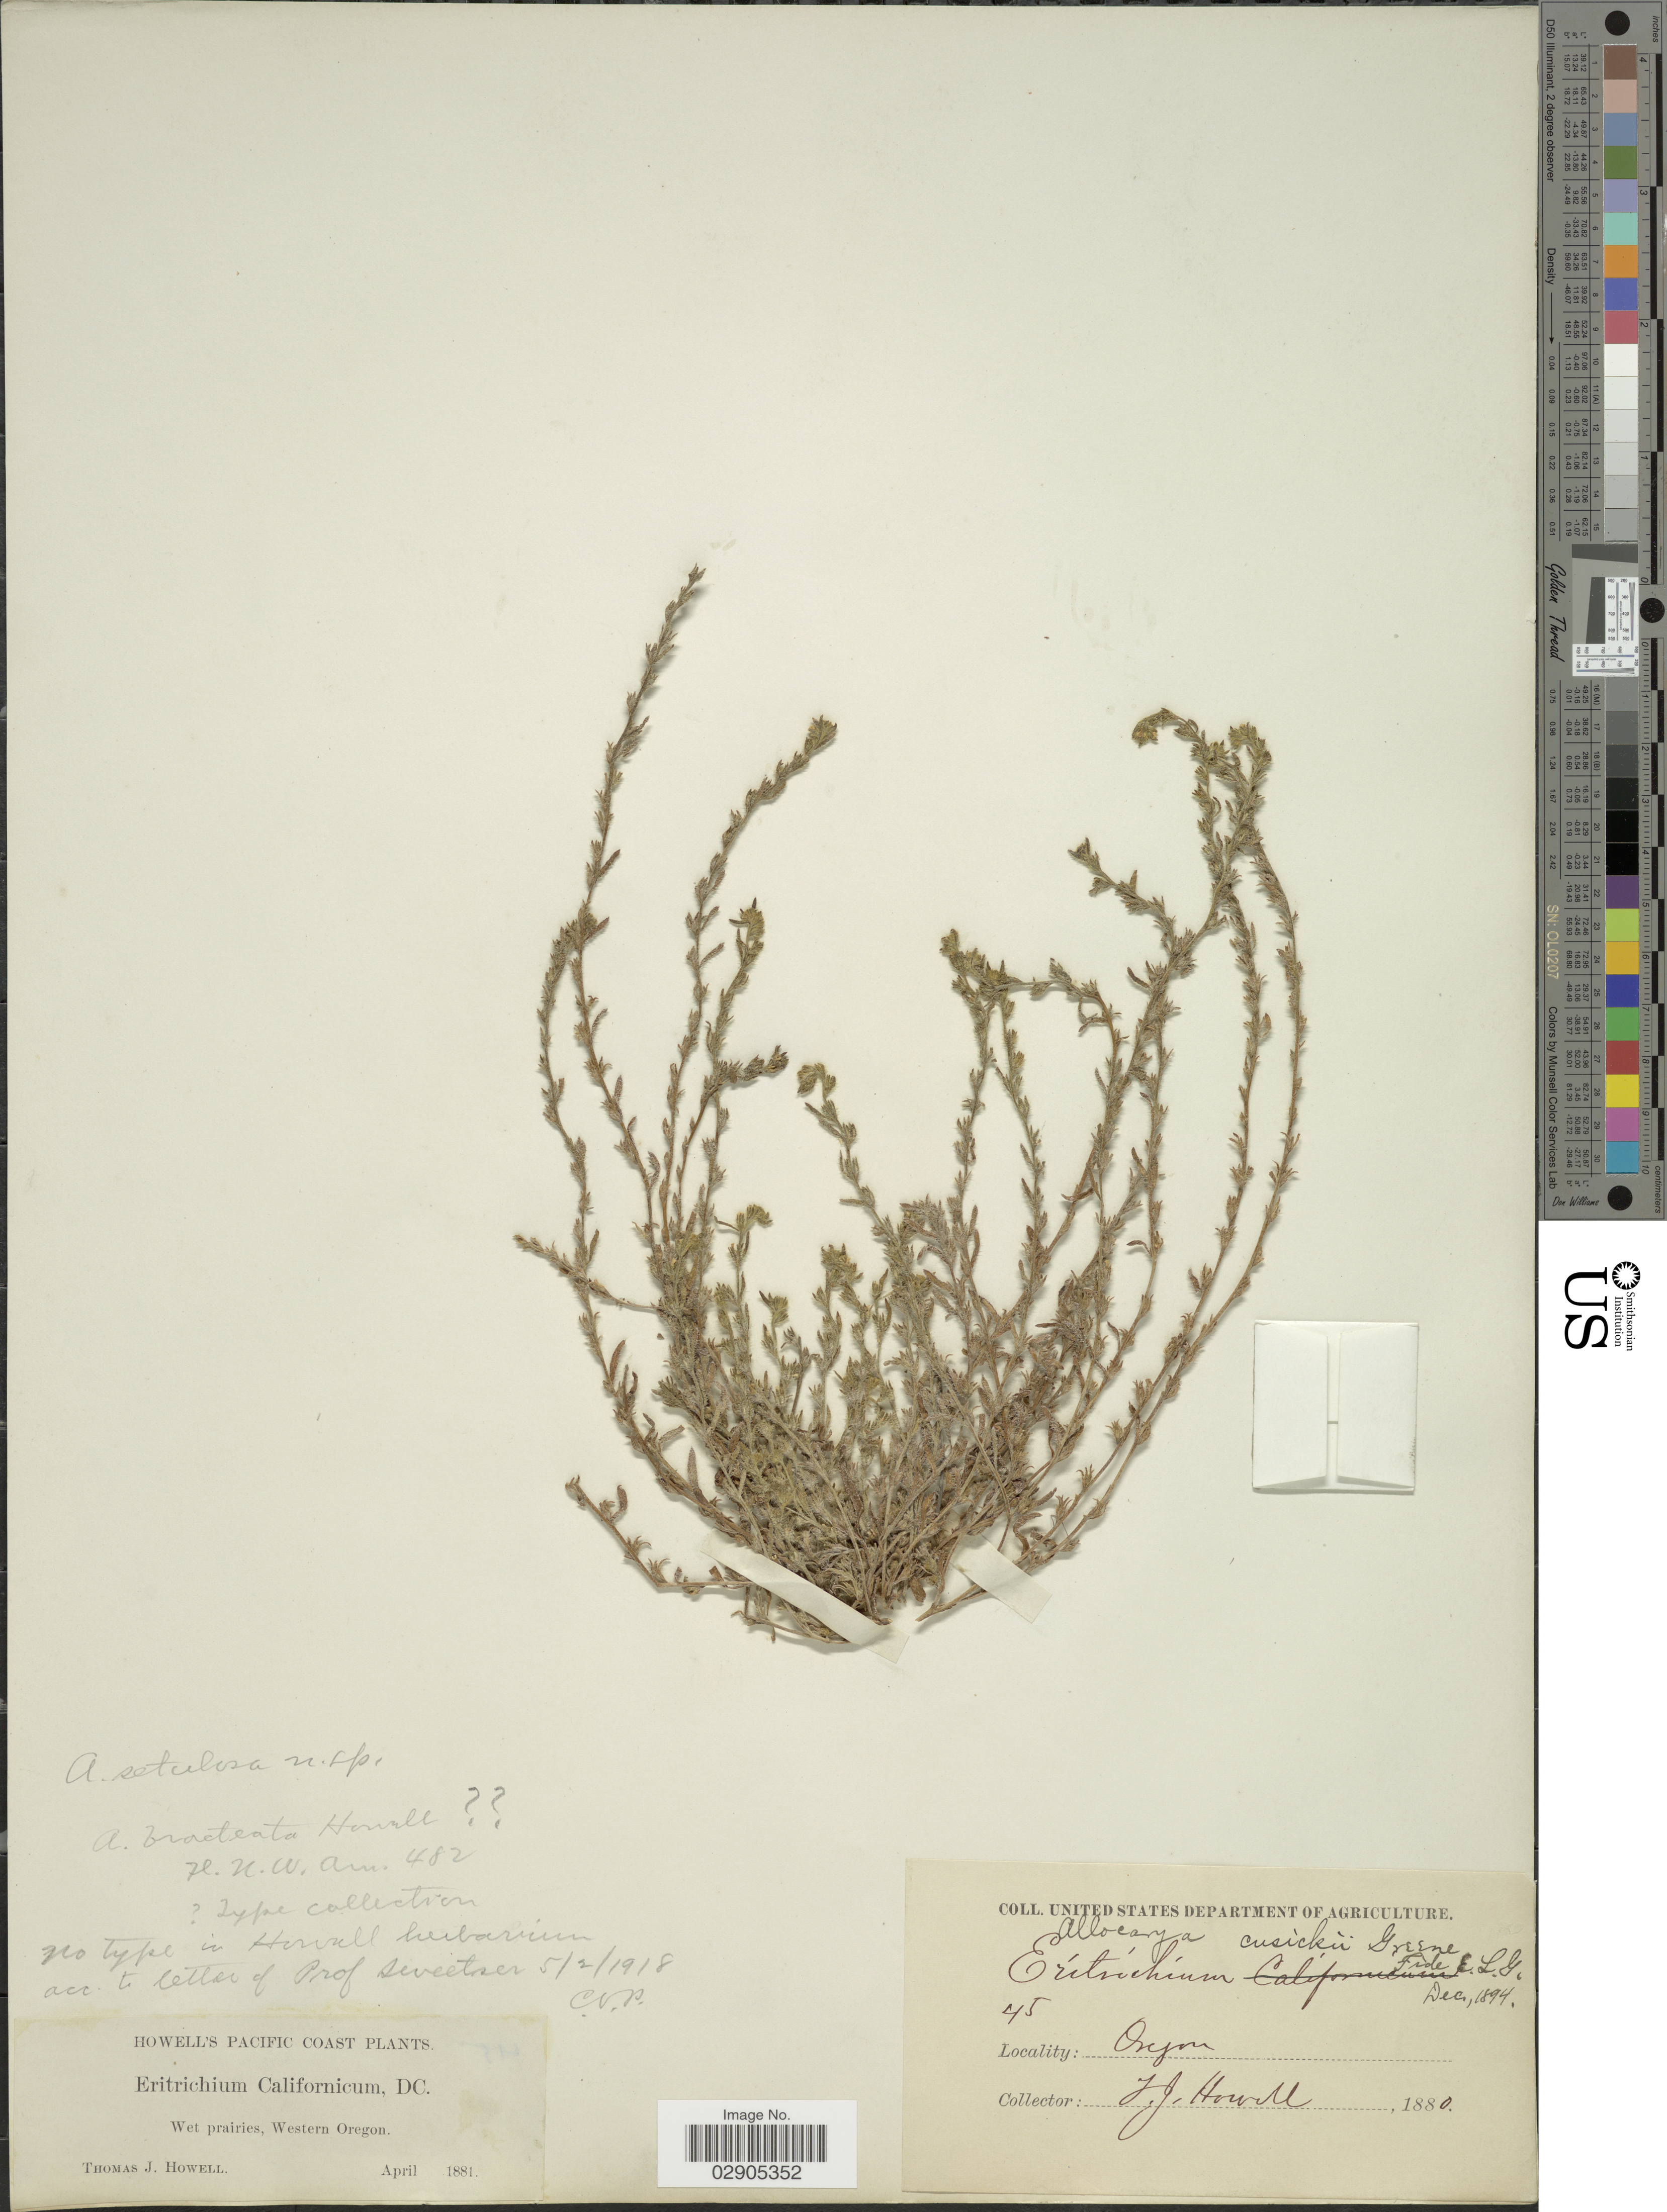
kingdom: Plantae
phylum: Tracheophyta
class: Magnoliopsida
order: Boraginales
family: Boraginaceae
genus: Allocarya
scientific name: Allocarya setulosa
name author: Piper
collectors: T. J. Howell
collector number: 45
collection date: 1881-04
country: United States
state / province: Oregon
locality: Pacific Coast. Wet prairies, Western Oregon.